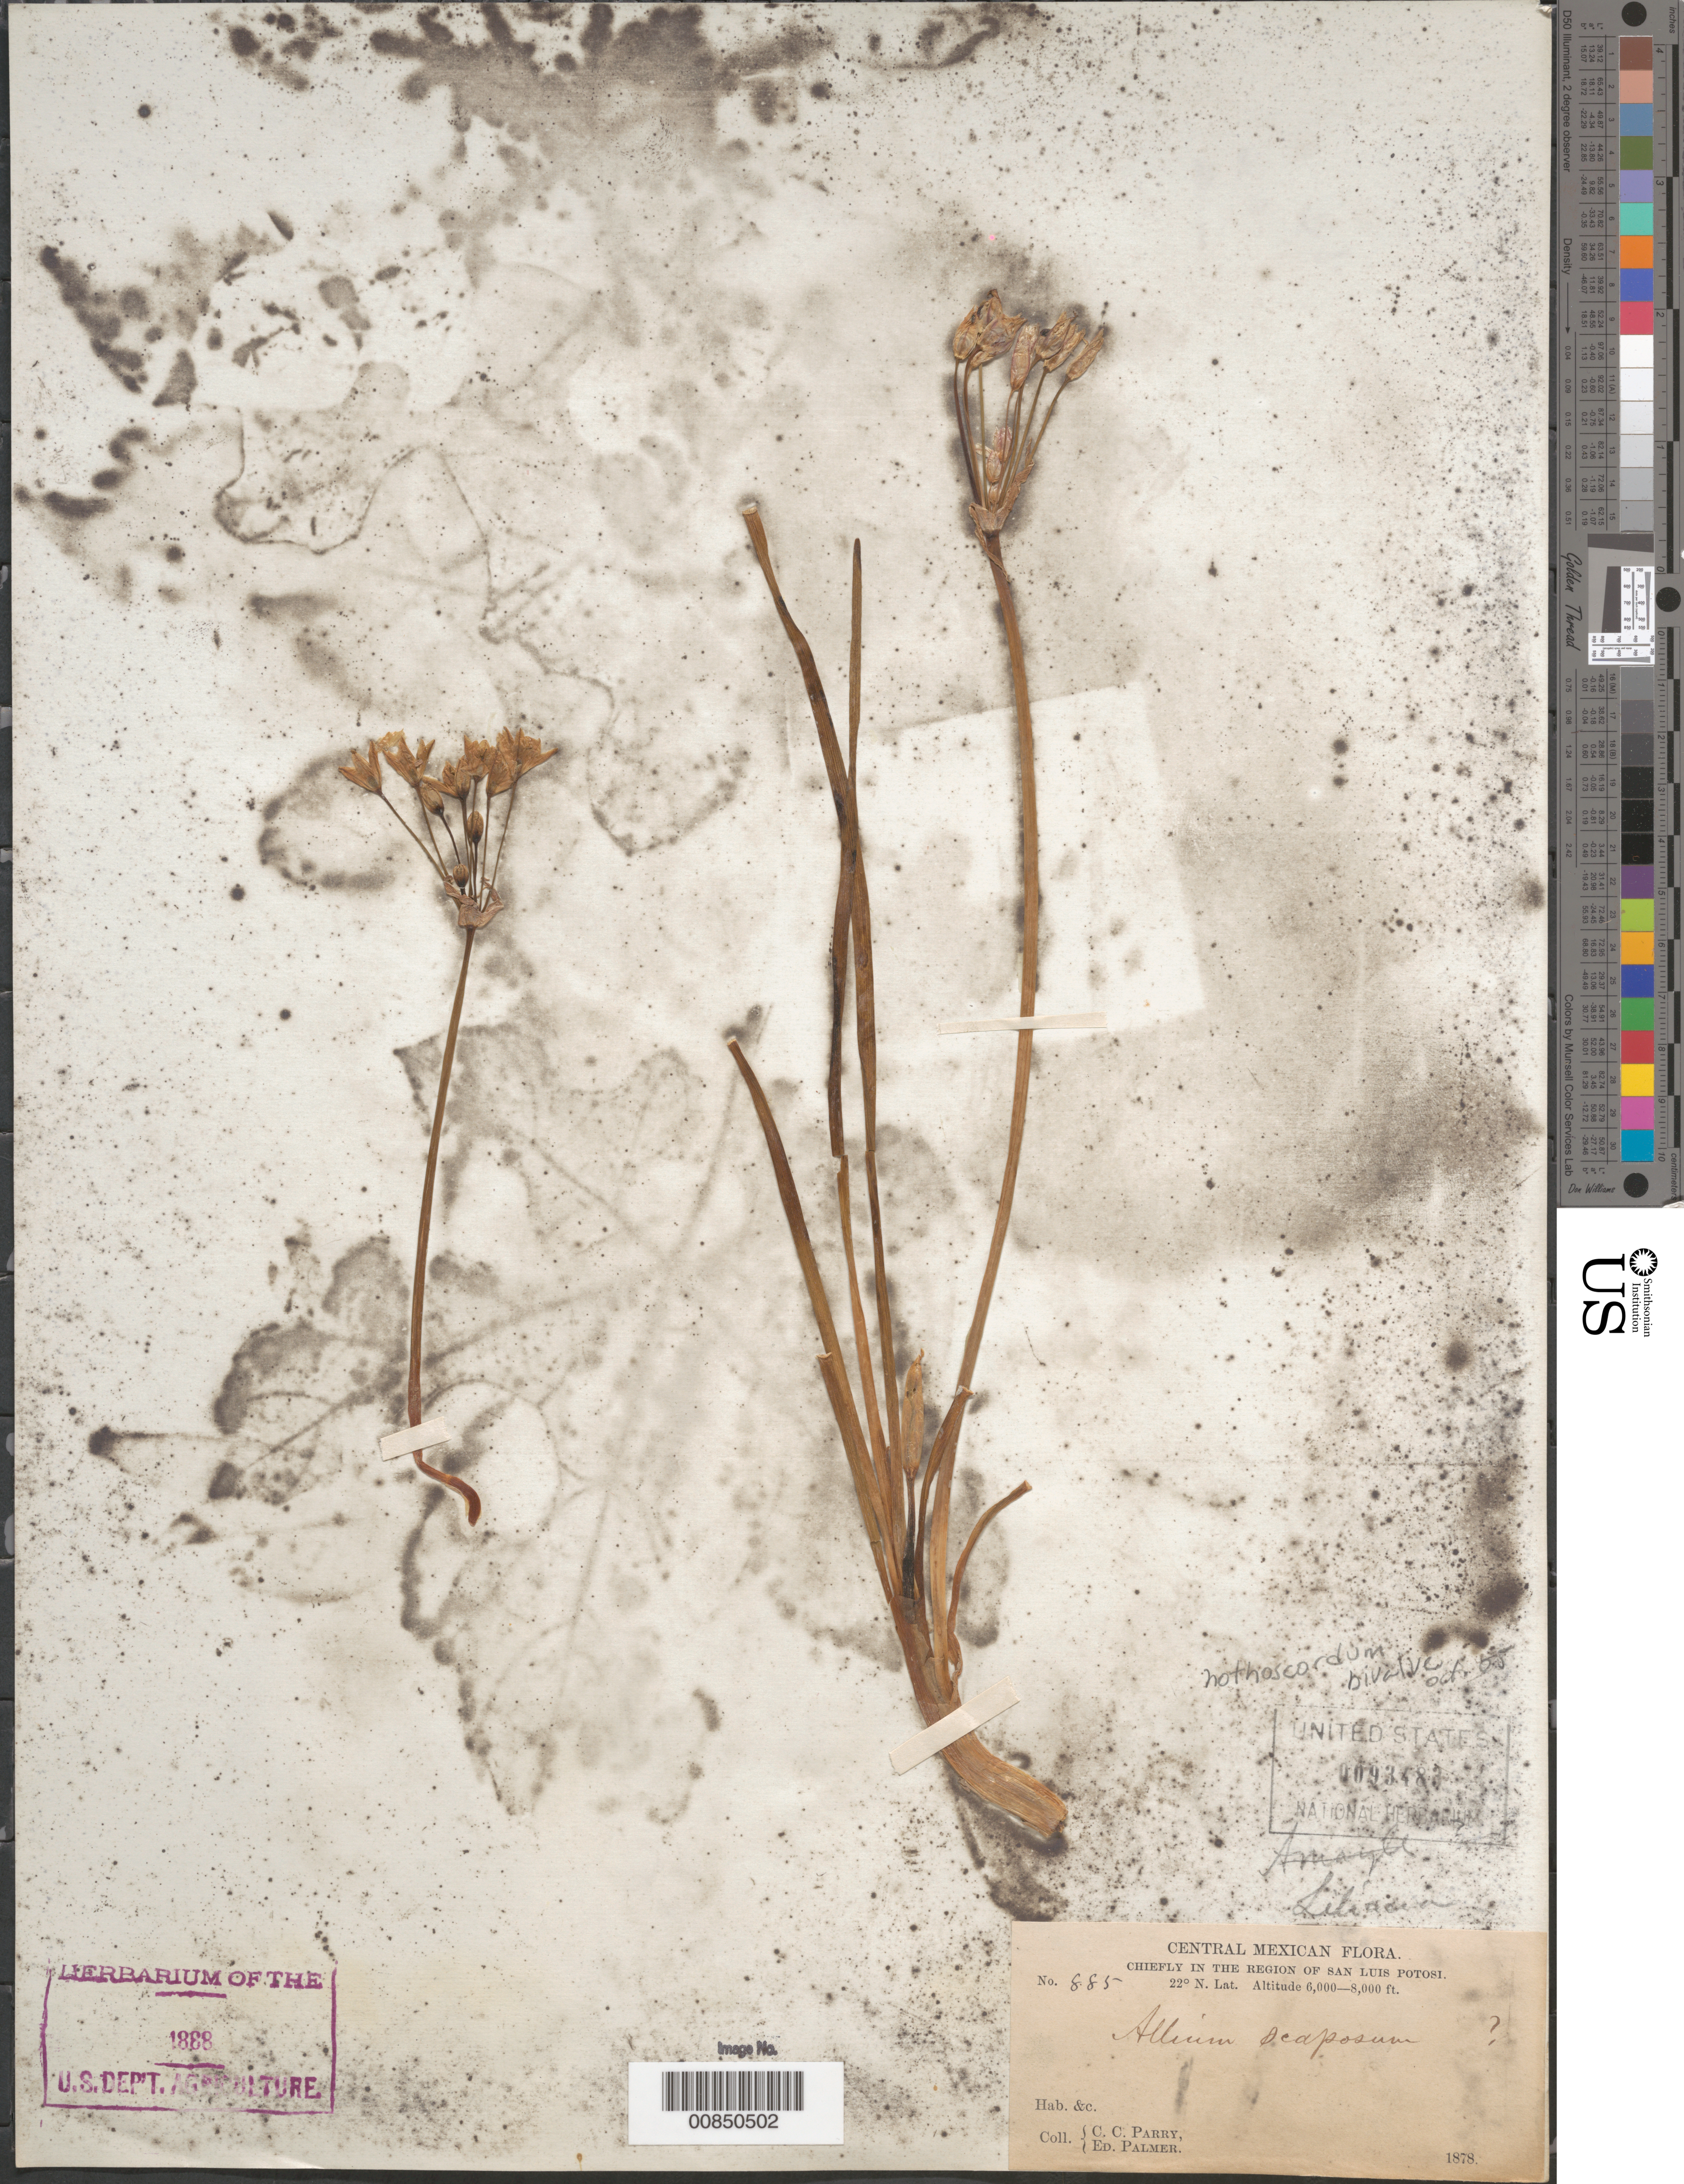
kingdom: Plantae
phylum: Tracheophyta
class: Liliopsida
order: Asparagales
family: Amaryllidaceae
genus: Nothoscordum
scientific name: Nothoscordum bivalve var. bivalve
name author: (L.) Britton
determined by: Strong, M. T., (US), Smithsonian Institution - National Museum of Natural History (UNITED STATES)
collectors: C. C. Parry & E. Palmer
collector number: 885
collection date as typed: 1878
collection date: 1878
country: Mexico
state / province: San Luis Potosí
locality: Chiefly in the region of San Luis Potosí.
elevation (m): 1829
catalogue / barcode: US 93483